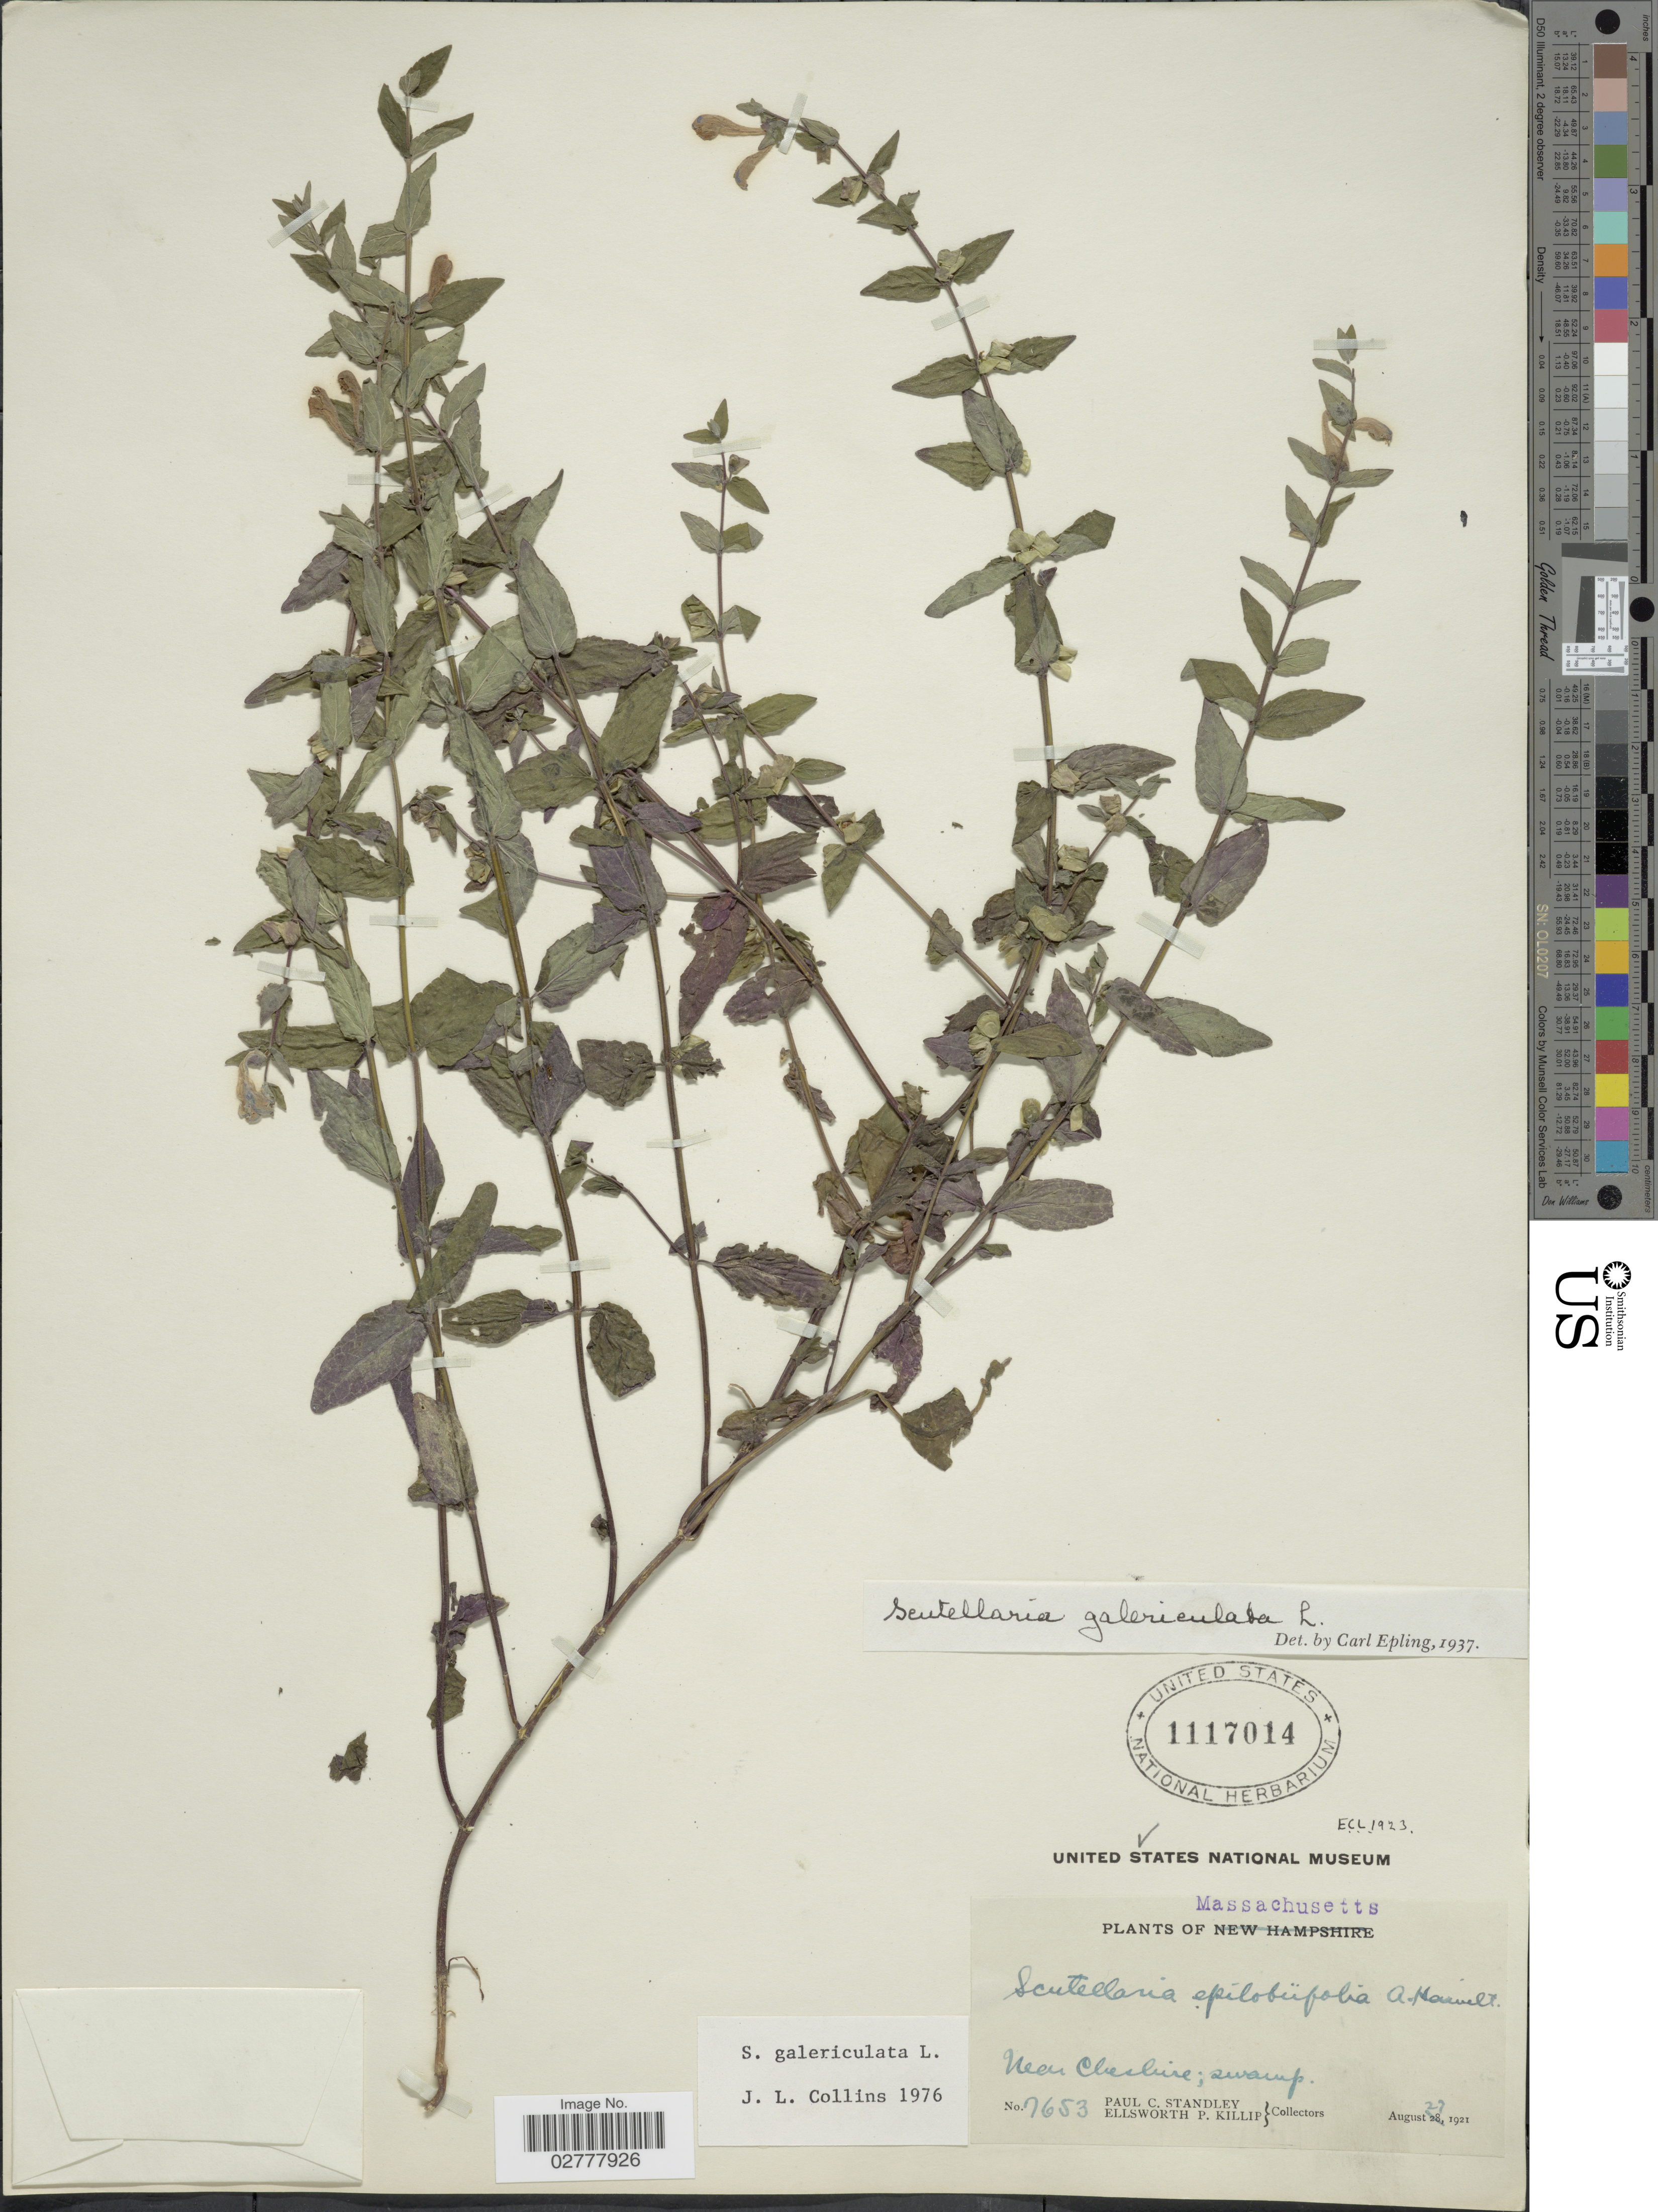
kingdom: Plantae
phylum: Tracheophyta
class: Magnoliopsida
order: Lamiales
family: Lamiaceae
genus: Scutellaria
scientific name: Scutellaria galericulata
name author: L.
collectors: P. C. Standley & E. P. Killip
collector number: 7653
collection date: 1921-08-27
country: United States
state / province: Massachusetts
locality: Near Cheshire.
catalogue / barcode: US 1117014